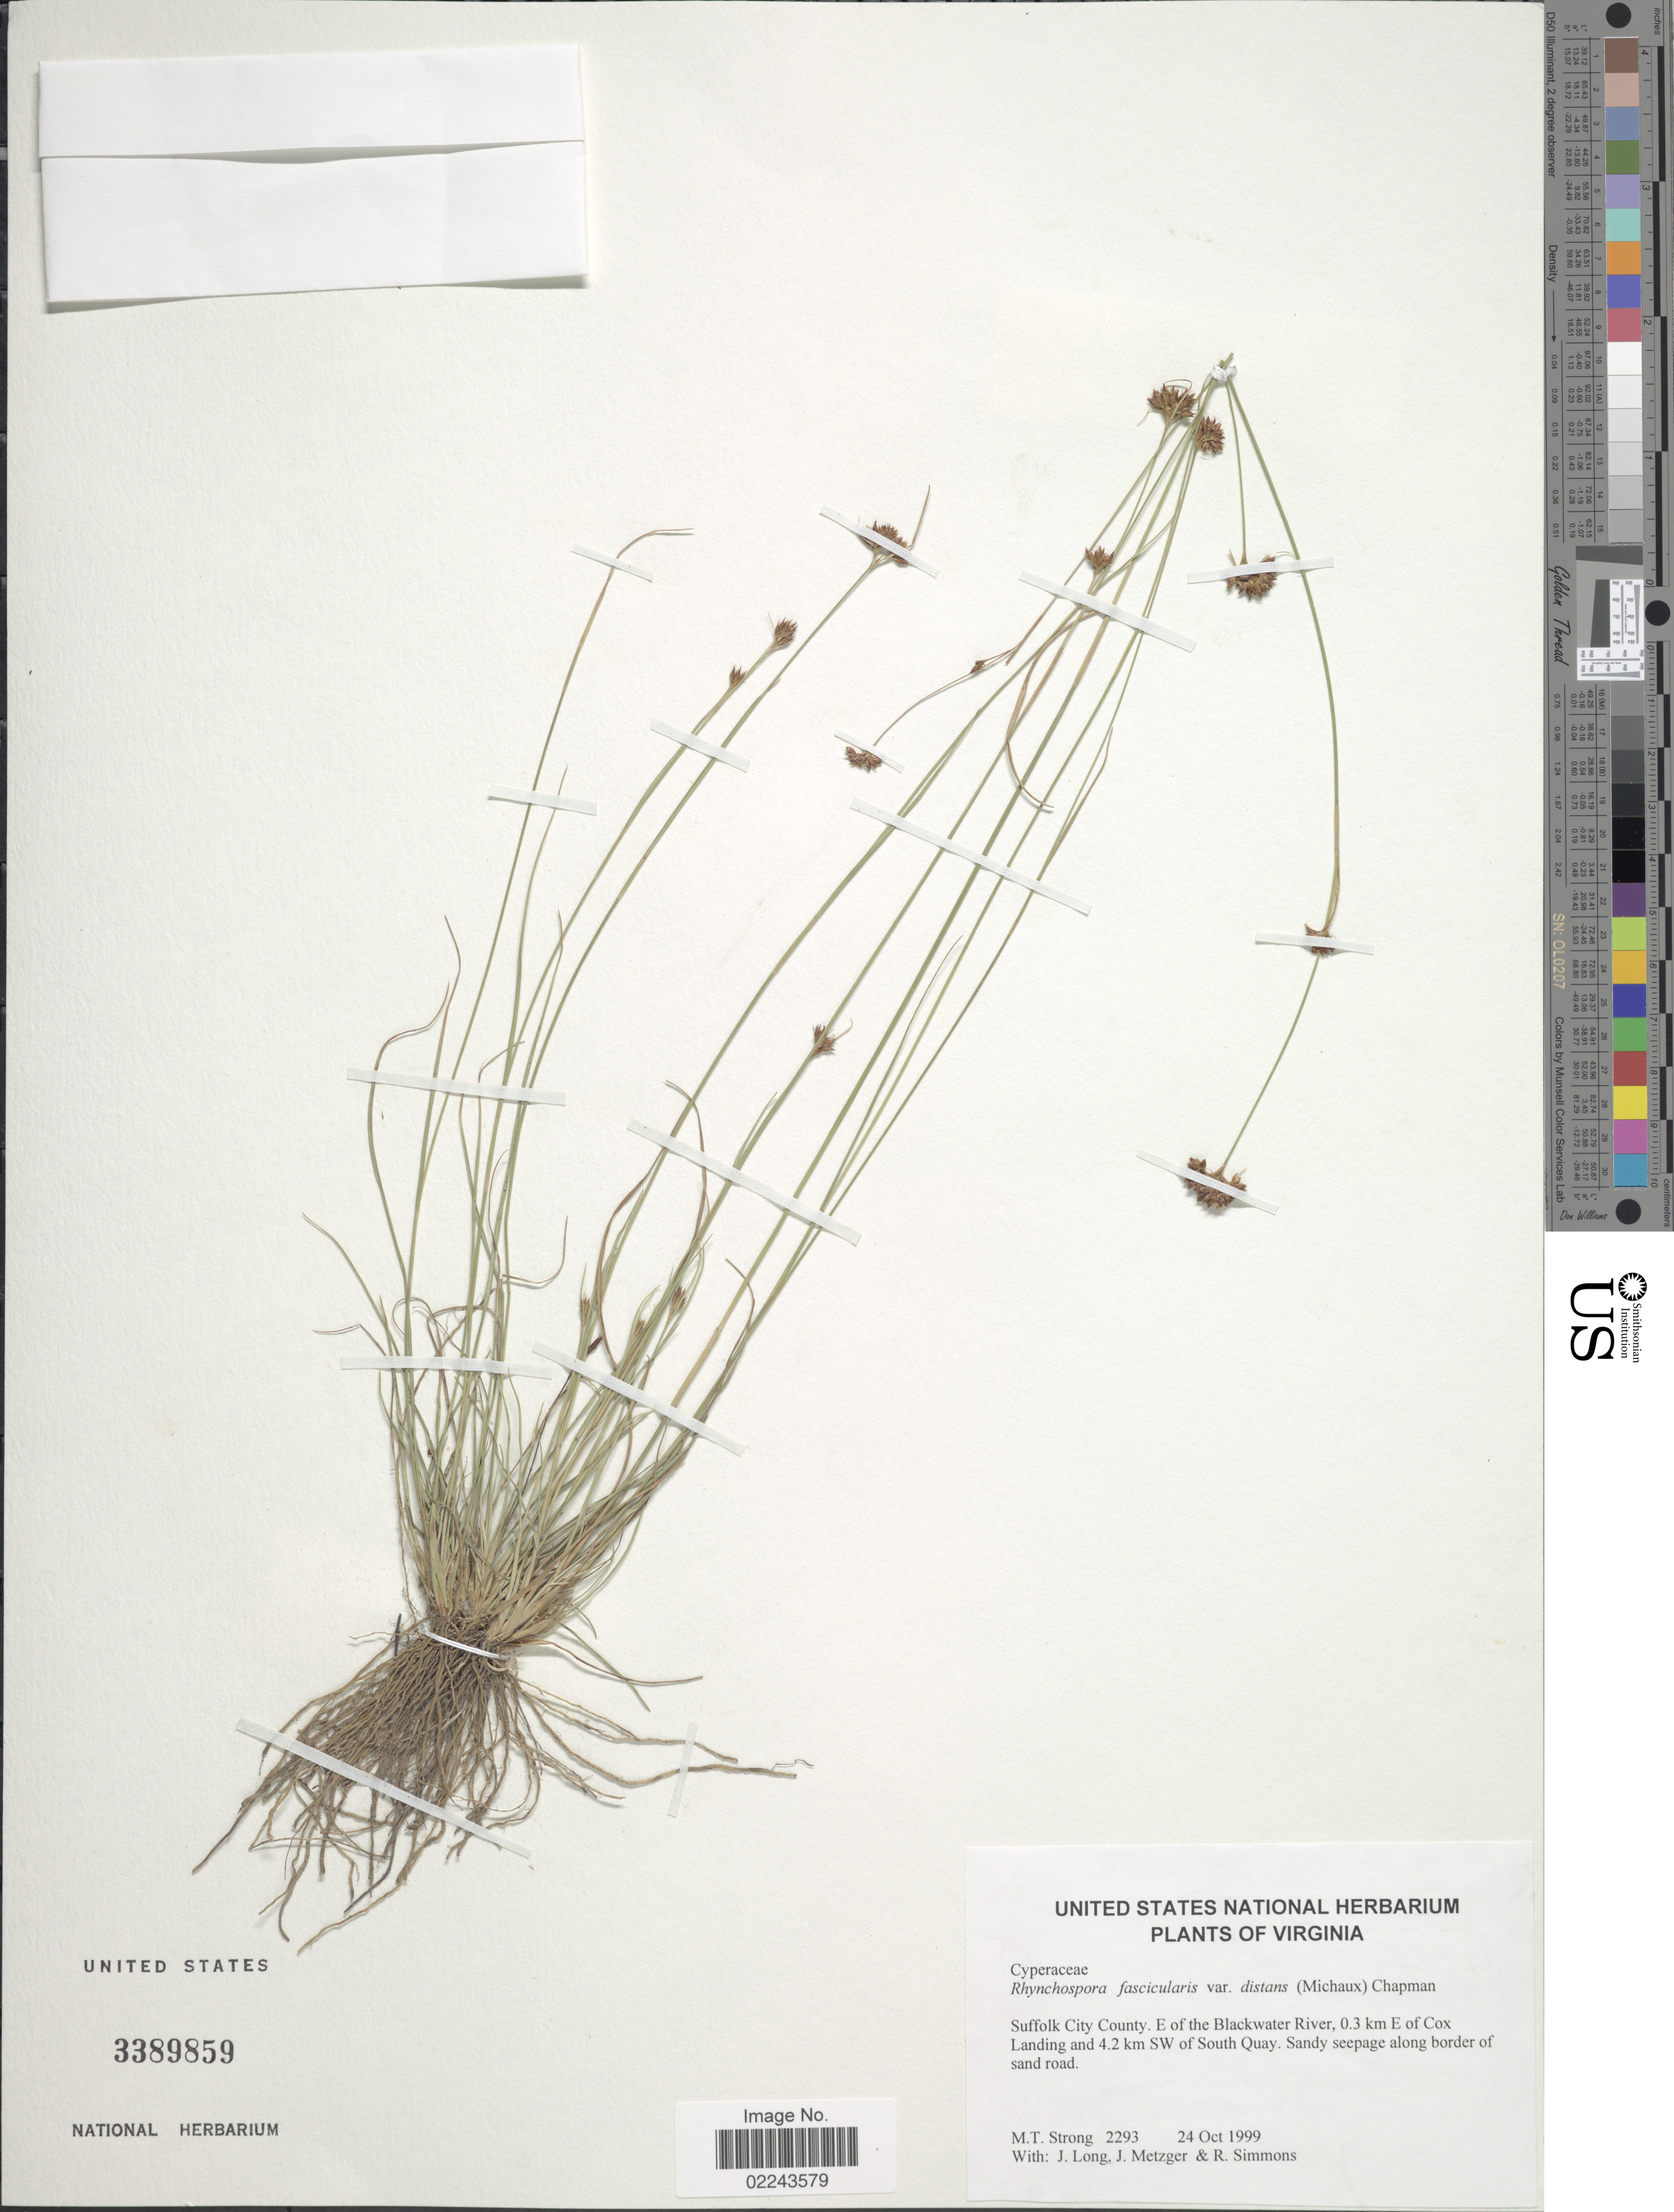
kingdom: Plantae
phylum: Tracheophyta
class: Liliopsida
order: Poales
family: Cyperaceae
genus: Rhynchospora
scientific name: Rhynchospora distans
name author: (Michx.) Vahl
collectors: M. T. Strong, J. Long, J. Metzger & R. Simmons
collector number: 2293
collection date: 1999-10-24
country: United States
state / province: Virginia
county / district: City of Suffolk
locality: Suffolk City County, E of the Blackwater River, 0.3 km E of Cox Landing and 4.2 km SW of South Quay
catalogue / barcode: US 3389859